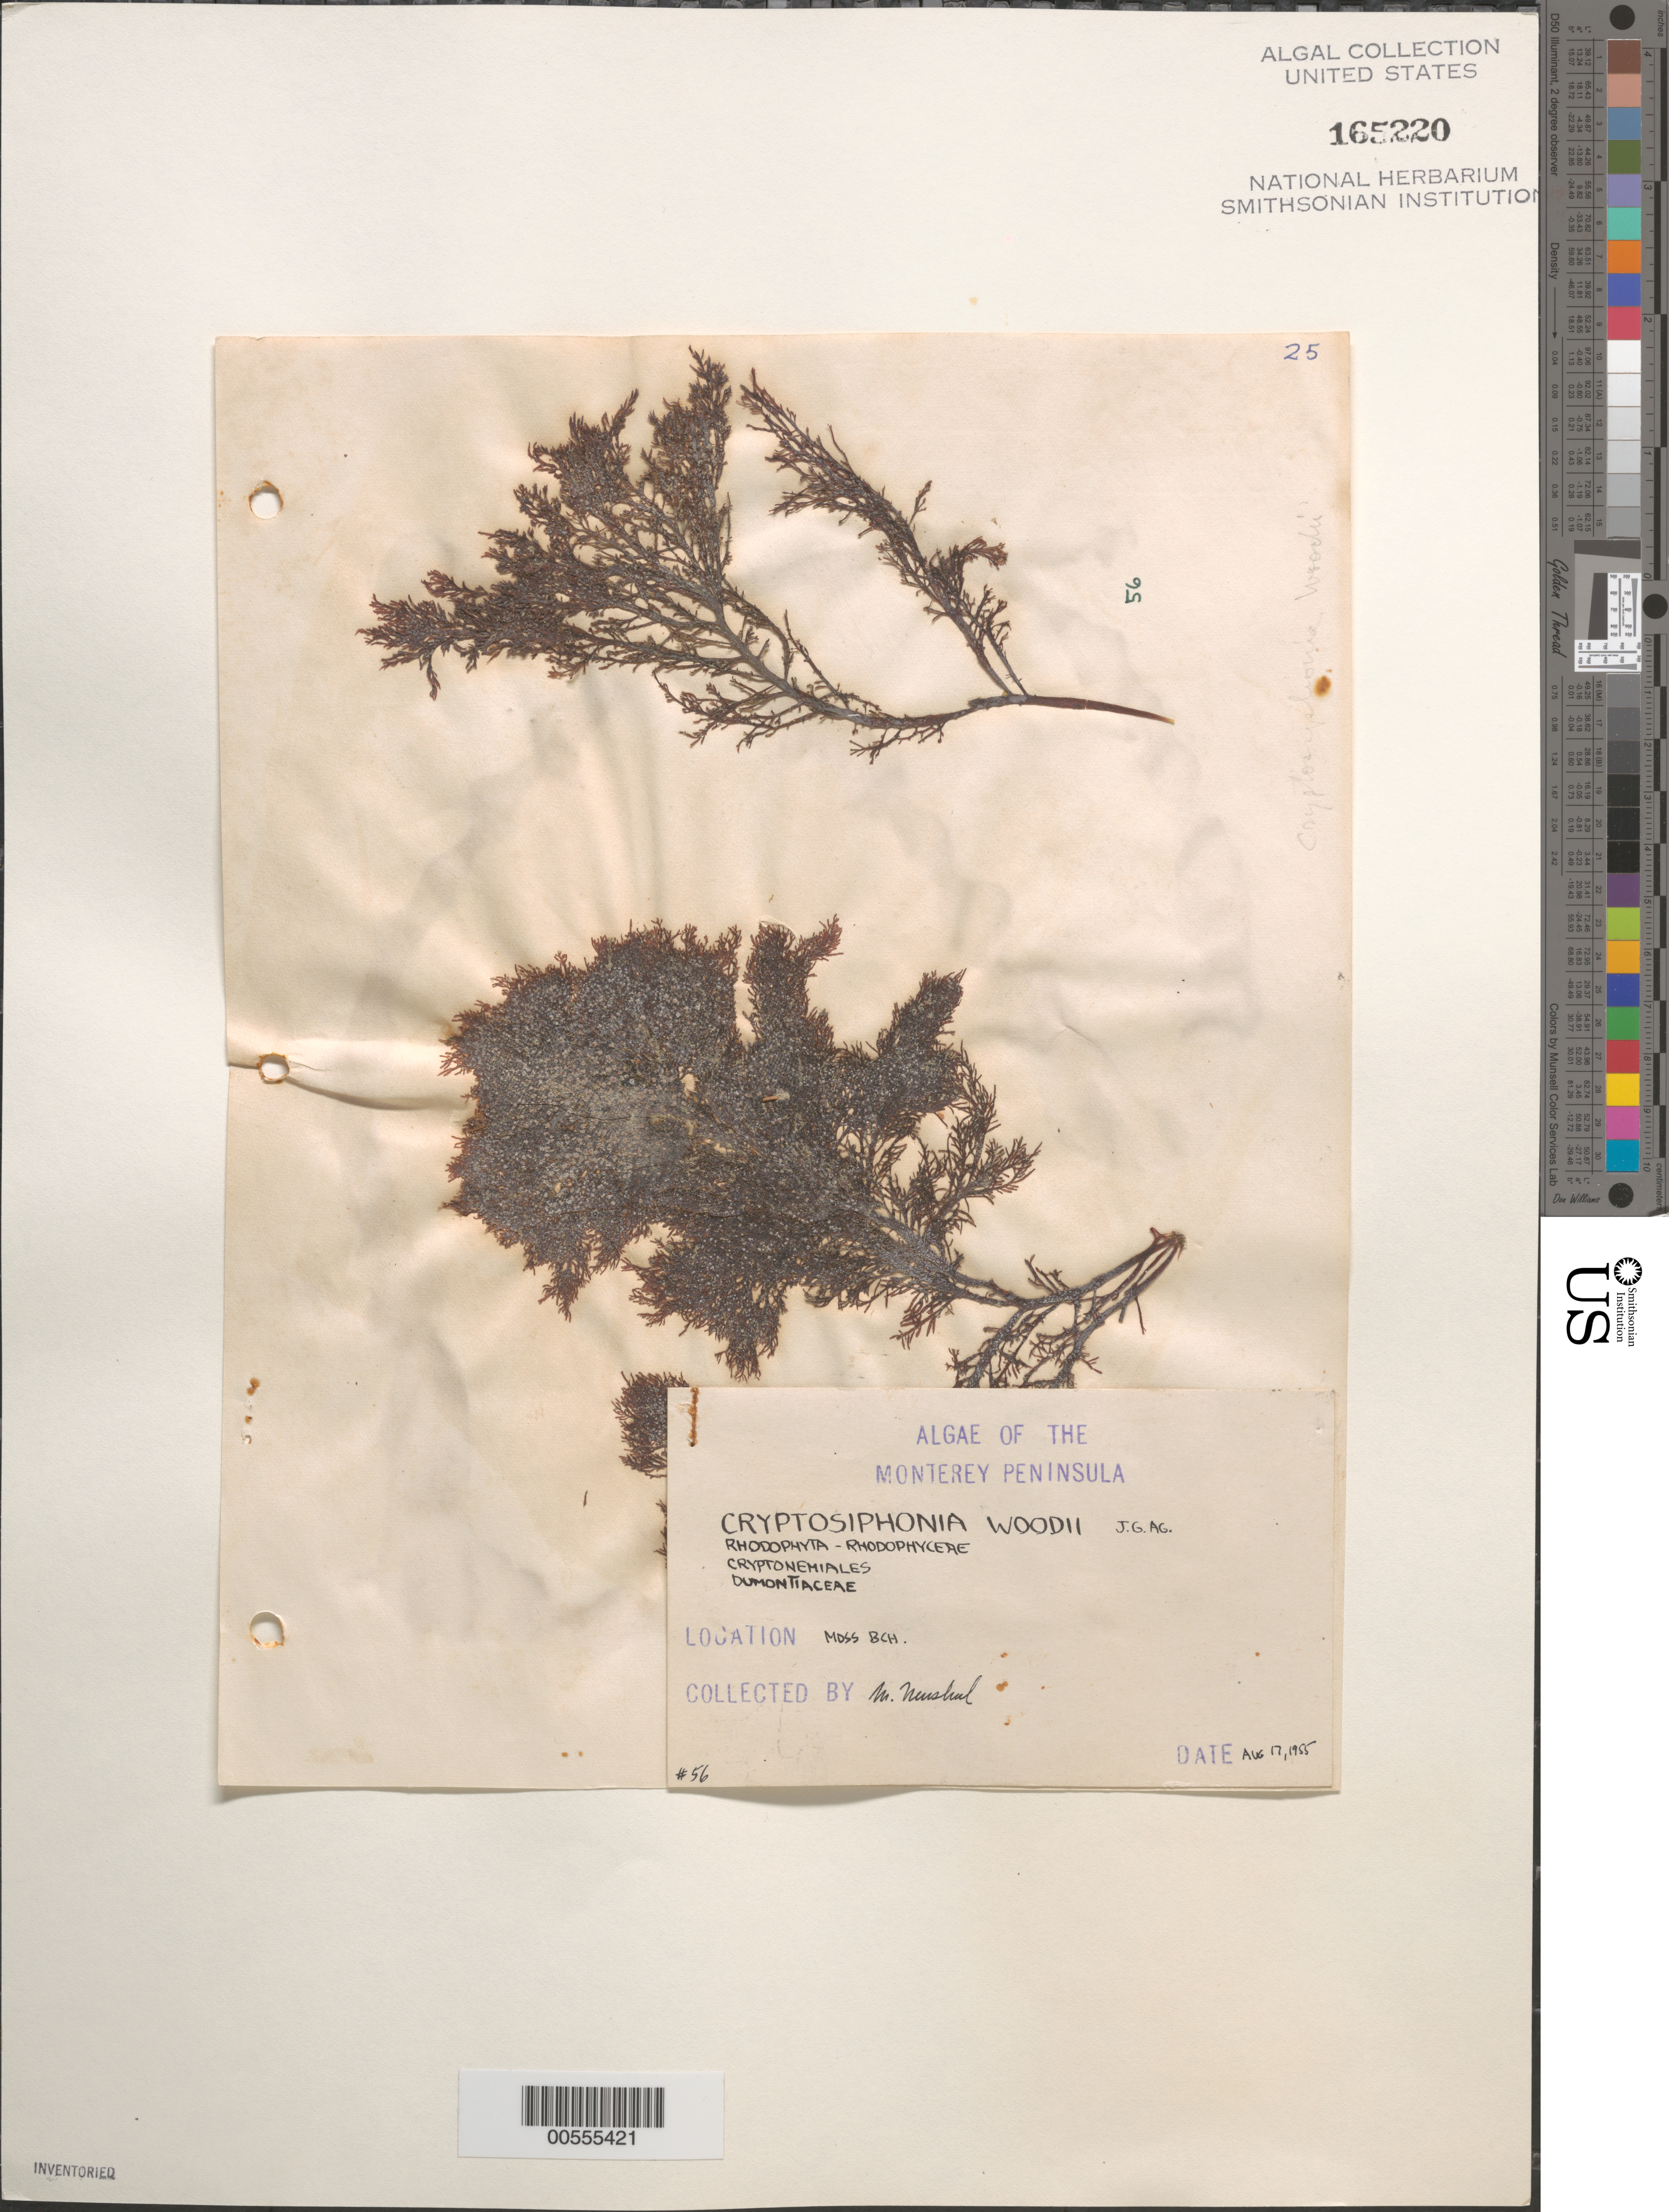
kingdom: Plantae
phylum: Rhodophyta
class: Florideophyceae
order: Gigartinales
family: Dumontiaceae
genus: Cryptosiphonia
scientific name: Cryptosiphonia woodii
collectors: M. Neushul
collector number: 56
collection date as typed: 17 Aug 1955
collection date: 1955-08-17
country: United States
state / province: California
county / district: Monterey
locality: Moss Beach, Monterey Peninsula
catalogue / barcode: US 165220